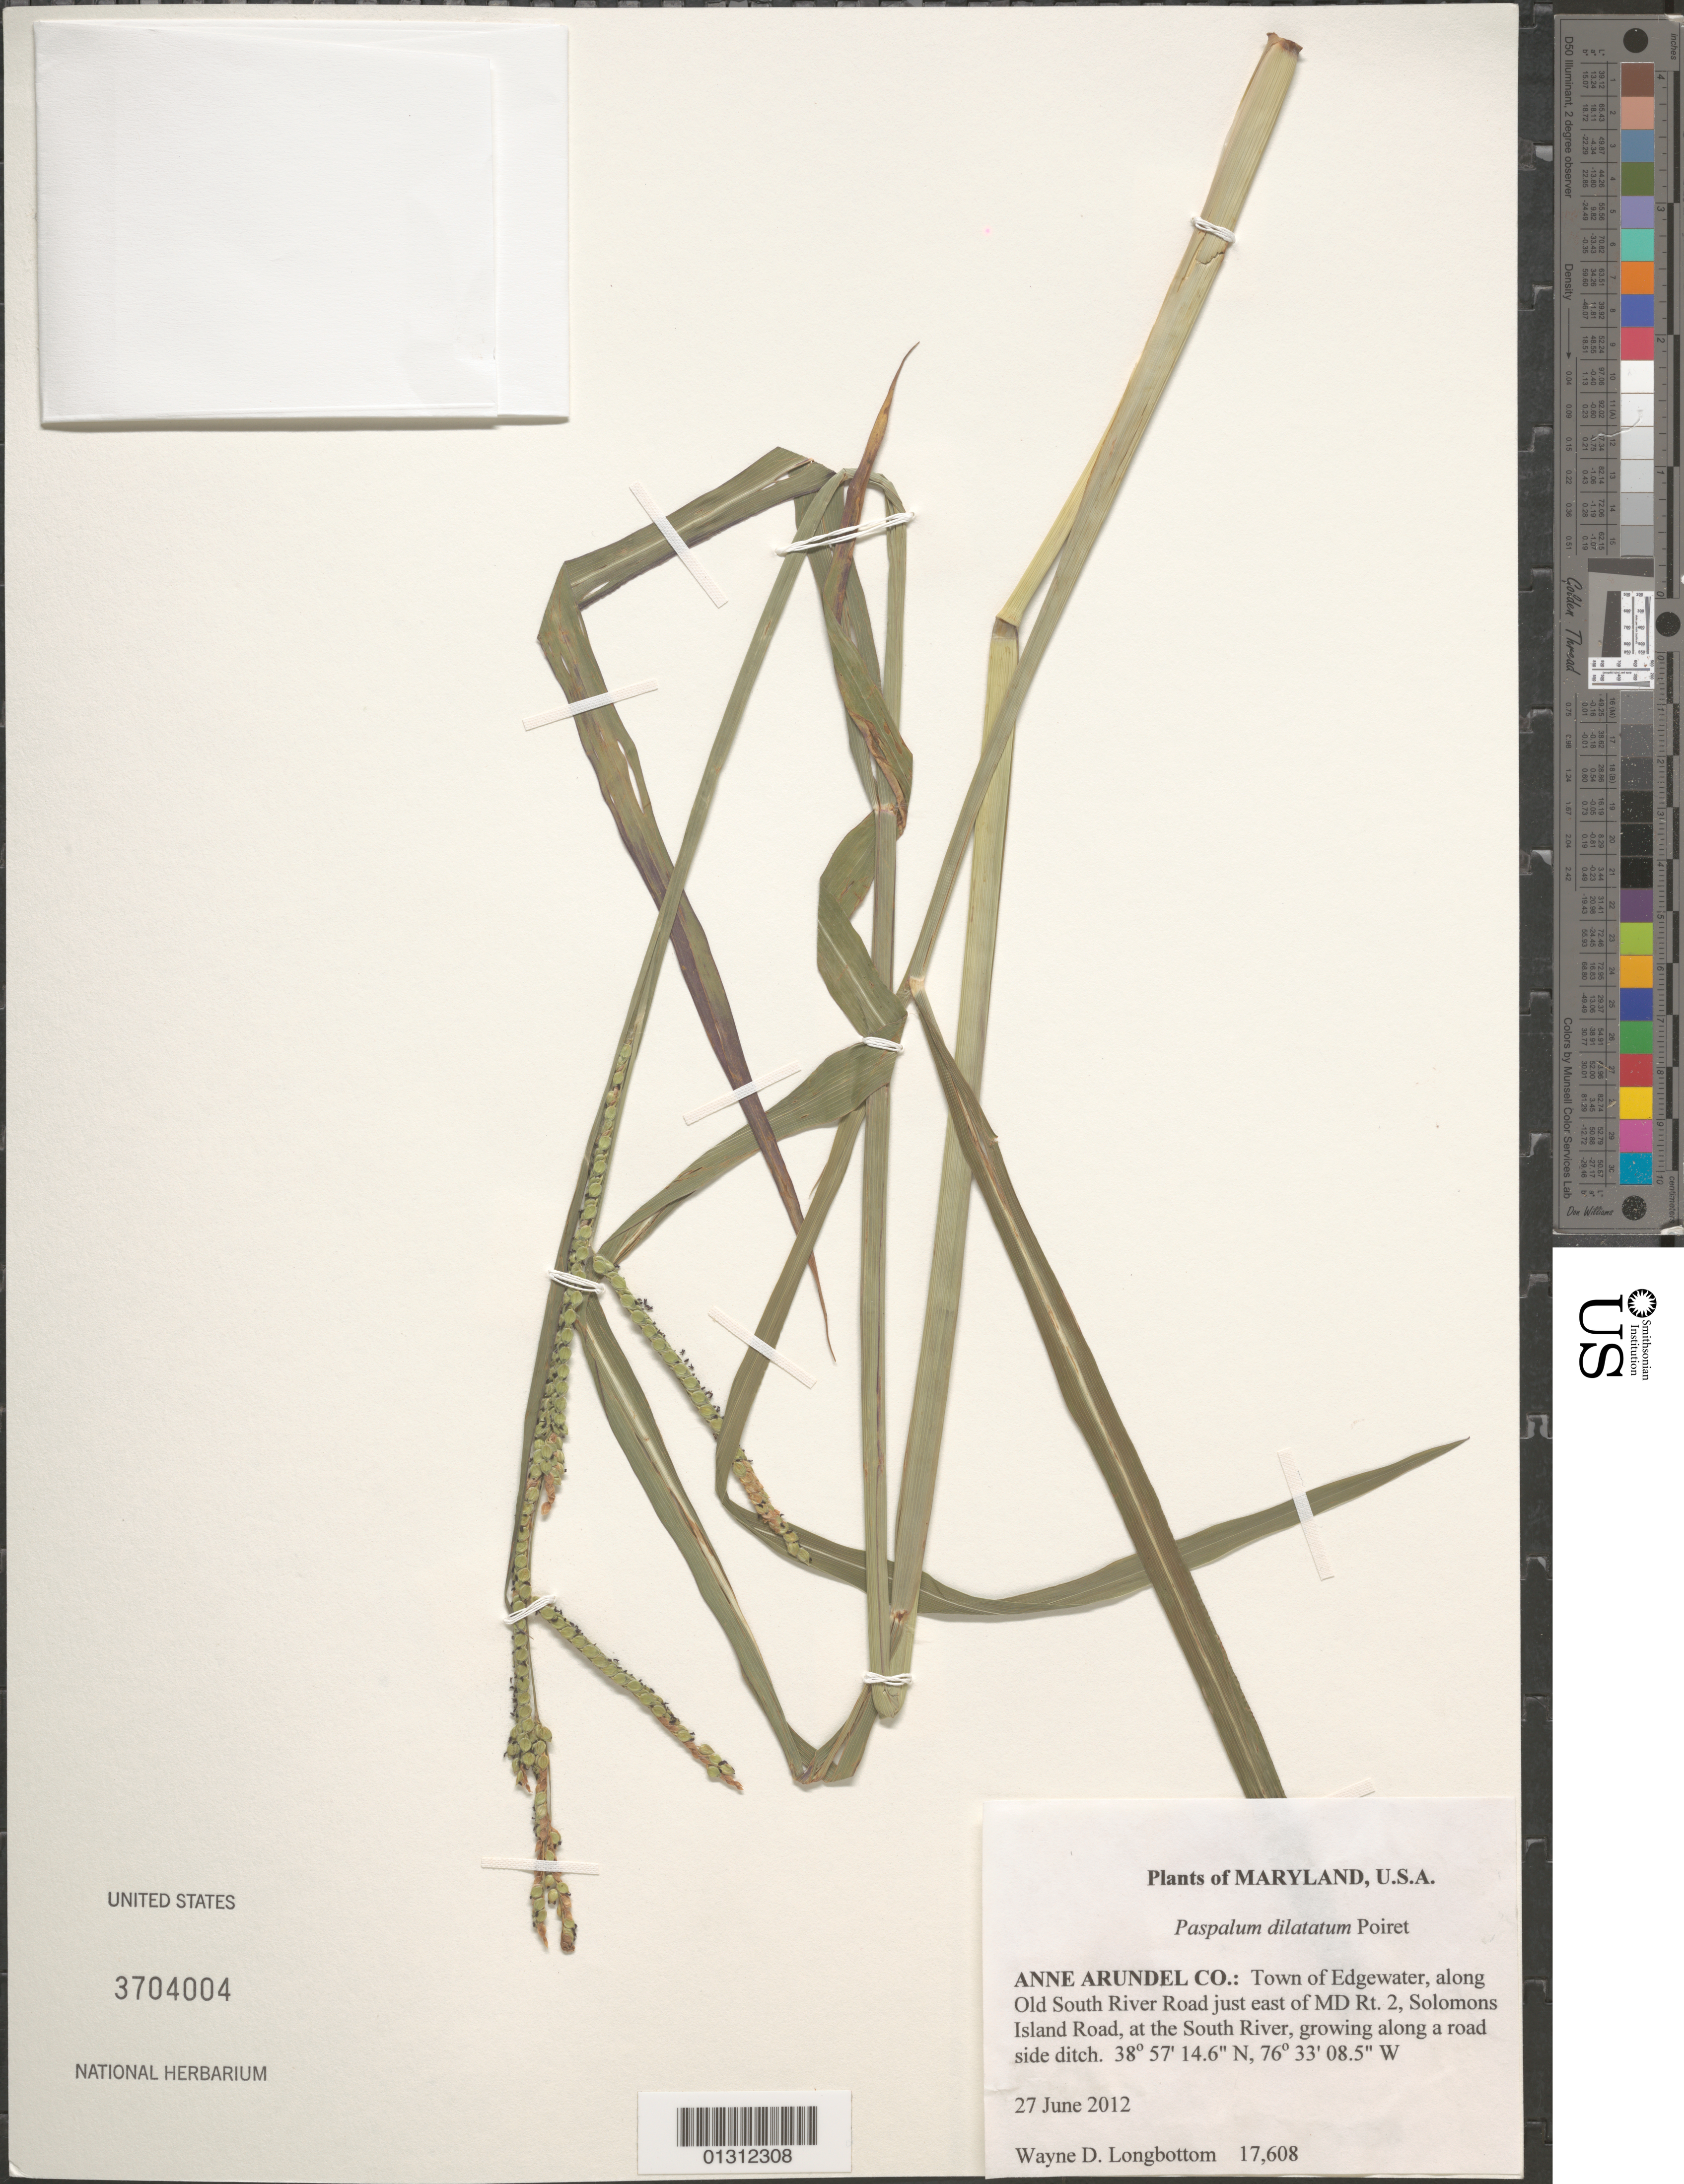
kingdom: Plantae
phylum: Tracheophyta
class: Liliopsida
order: Poales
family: Poaceae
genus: Paspalum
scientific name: Paspalum dilatatum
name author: Poir.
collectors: W. D. Longbottom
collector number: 17608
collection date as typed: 27 June 2012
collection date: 2012-06-27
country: United States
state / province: Maryland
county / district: Anne Arundel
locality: Town of Edgewater, along Old South River Road just east of MD Rt. 2, Solomons Island Road, at the South River, growing along a road side ditch.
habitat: Growing along road in side ditch.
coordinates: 38 57 14.6 N, 76 33 08.5 W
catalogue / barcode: US 3704004